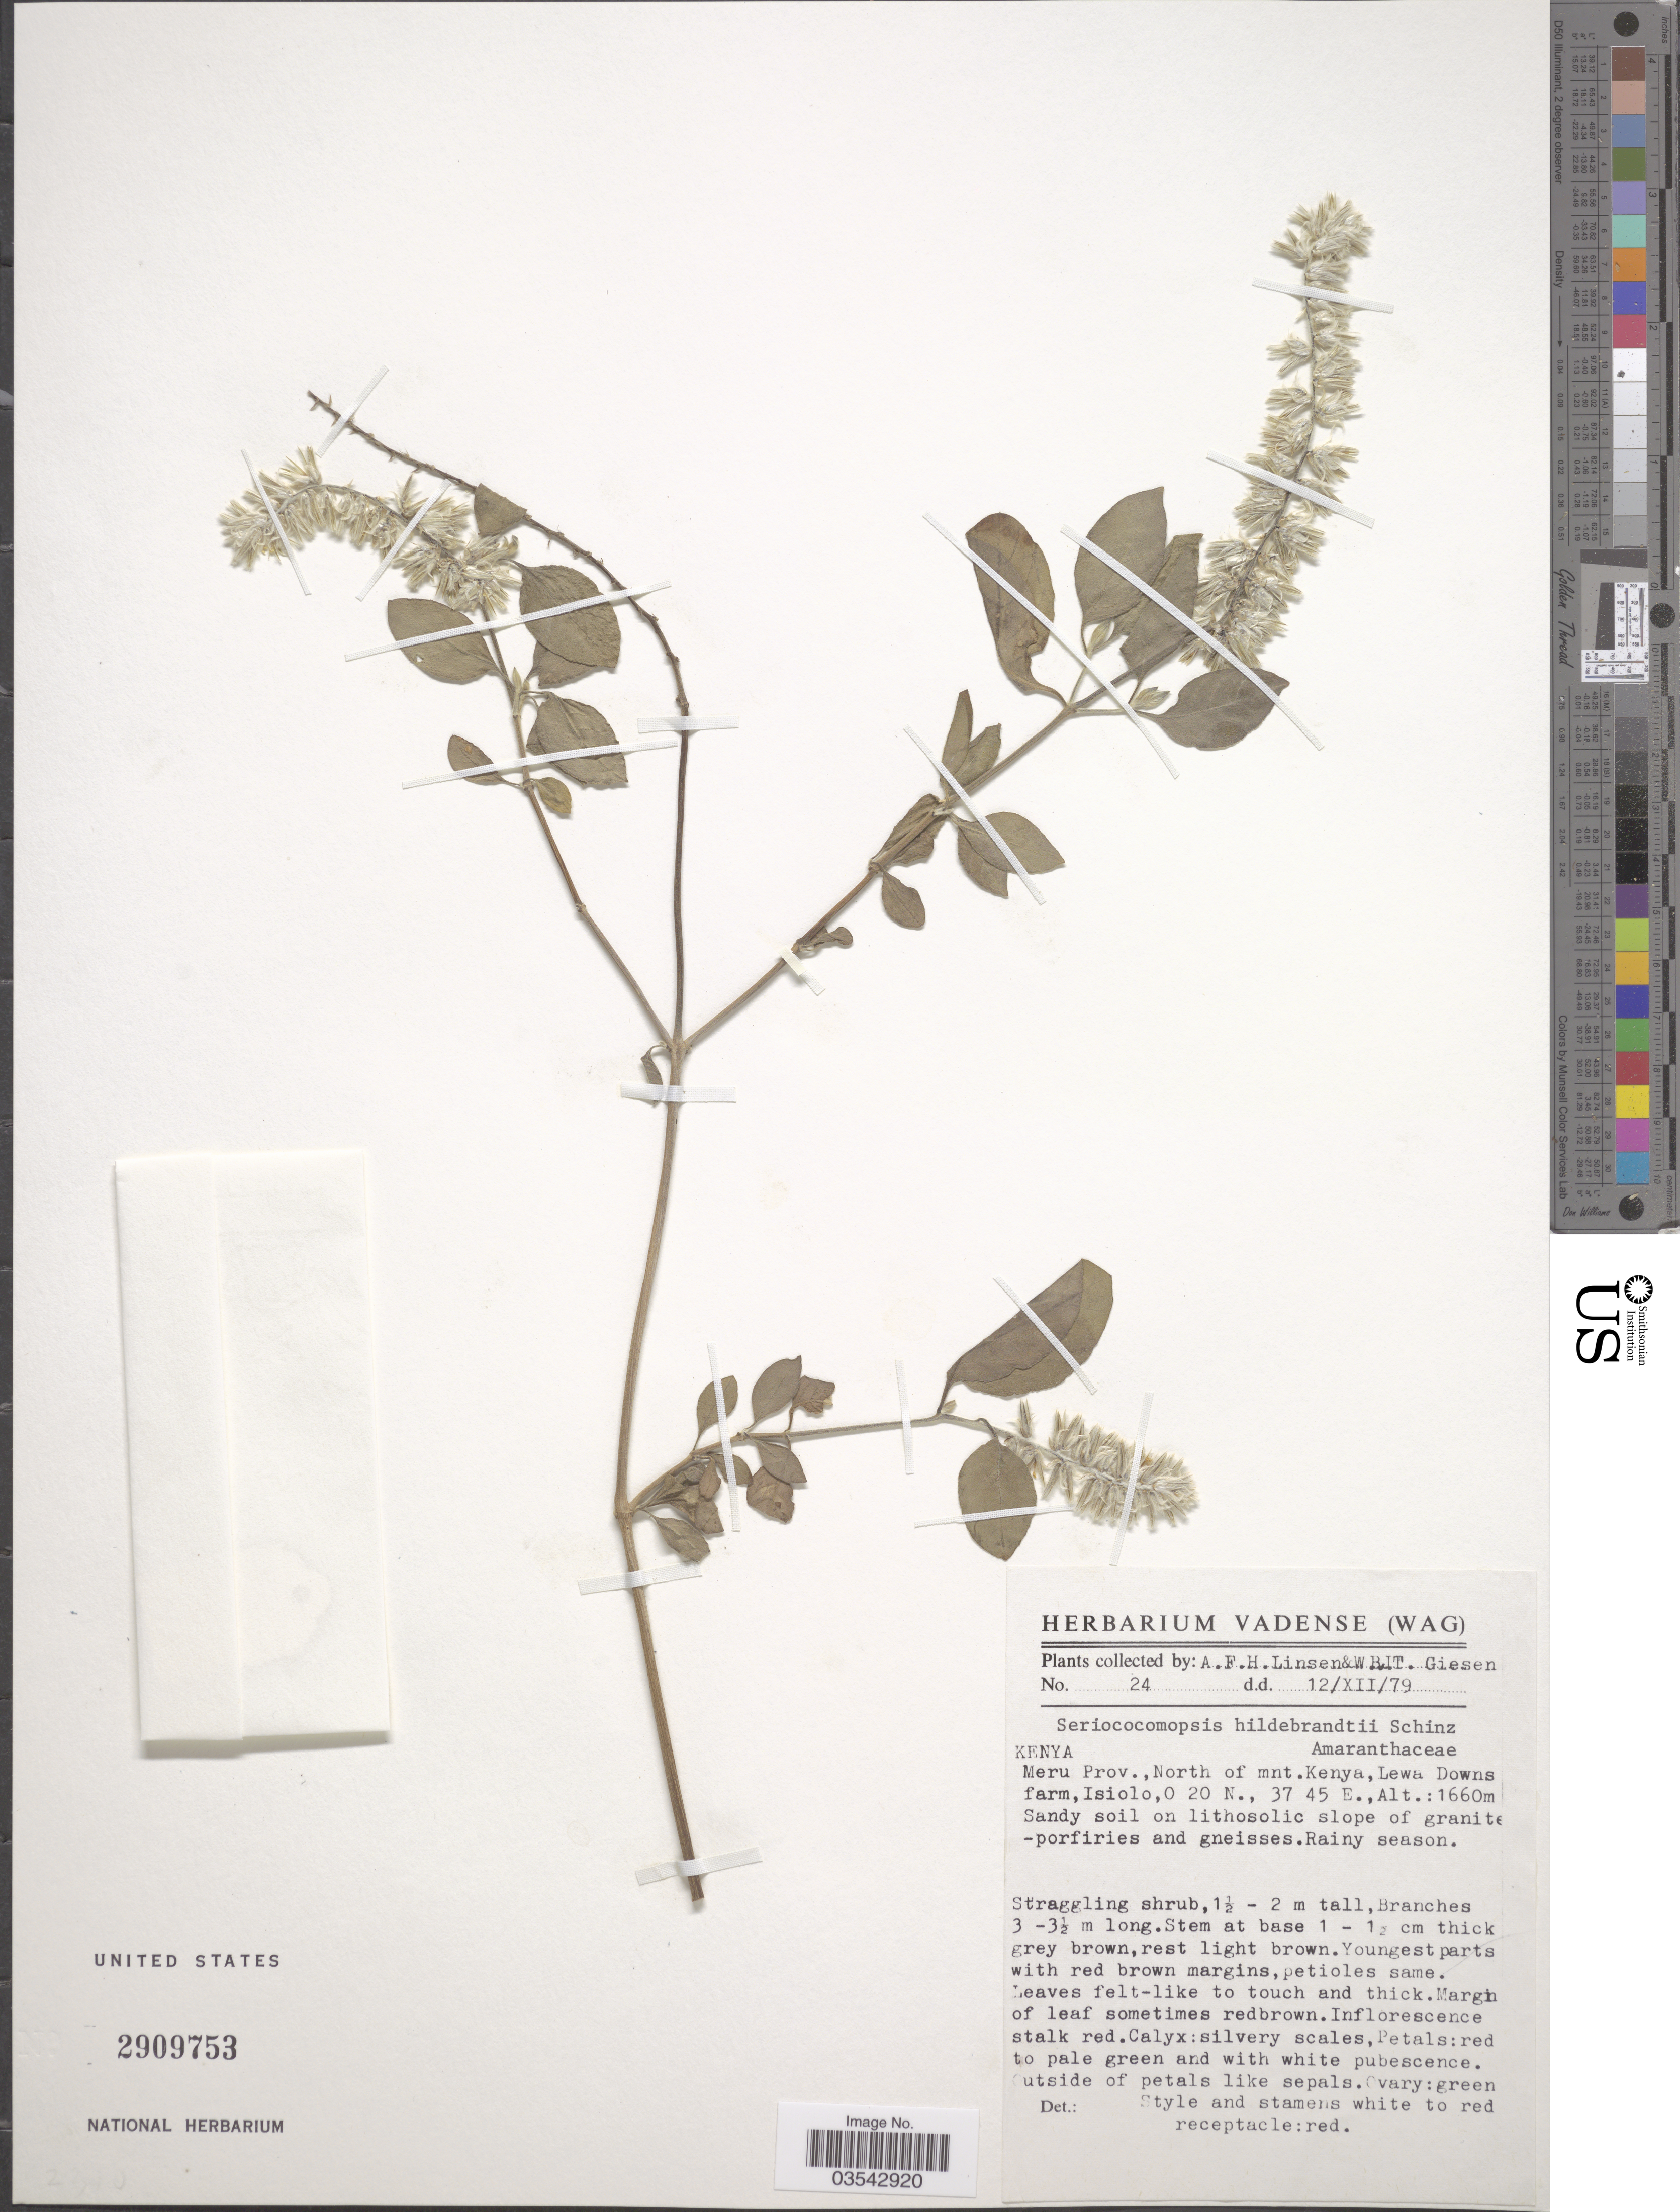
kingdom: Plantae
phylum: Tracheophyta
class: Magnoliopsida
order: Caryophyllales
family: Amaranthaceae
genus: Cyathula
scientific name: Cyathula hildebrandtii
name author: (Schinz) Di Vincenzo et al.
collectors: A. Linsen & W. Giesen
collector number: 24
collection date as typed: Transcribed d/m/y: 12/12/79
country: Kenya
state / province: Meru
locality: North of mnt. Kenya, Lewa Downs farm, Isiolo.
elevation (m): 1660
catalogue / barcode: US 2909753